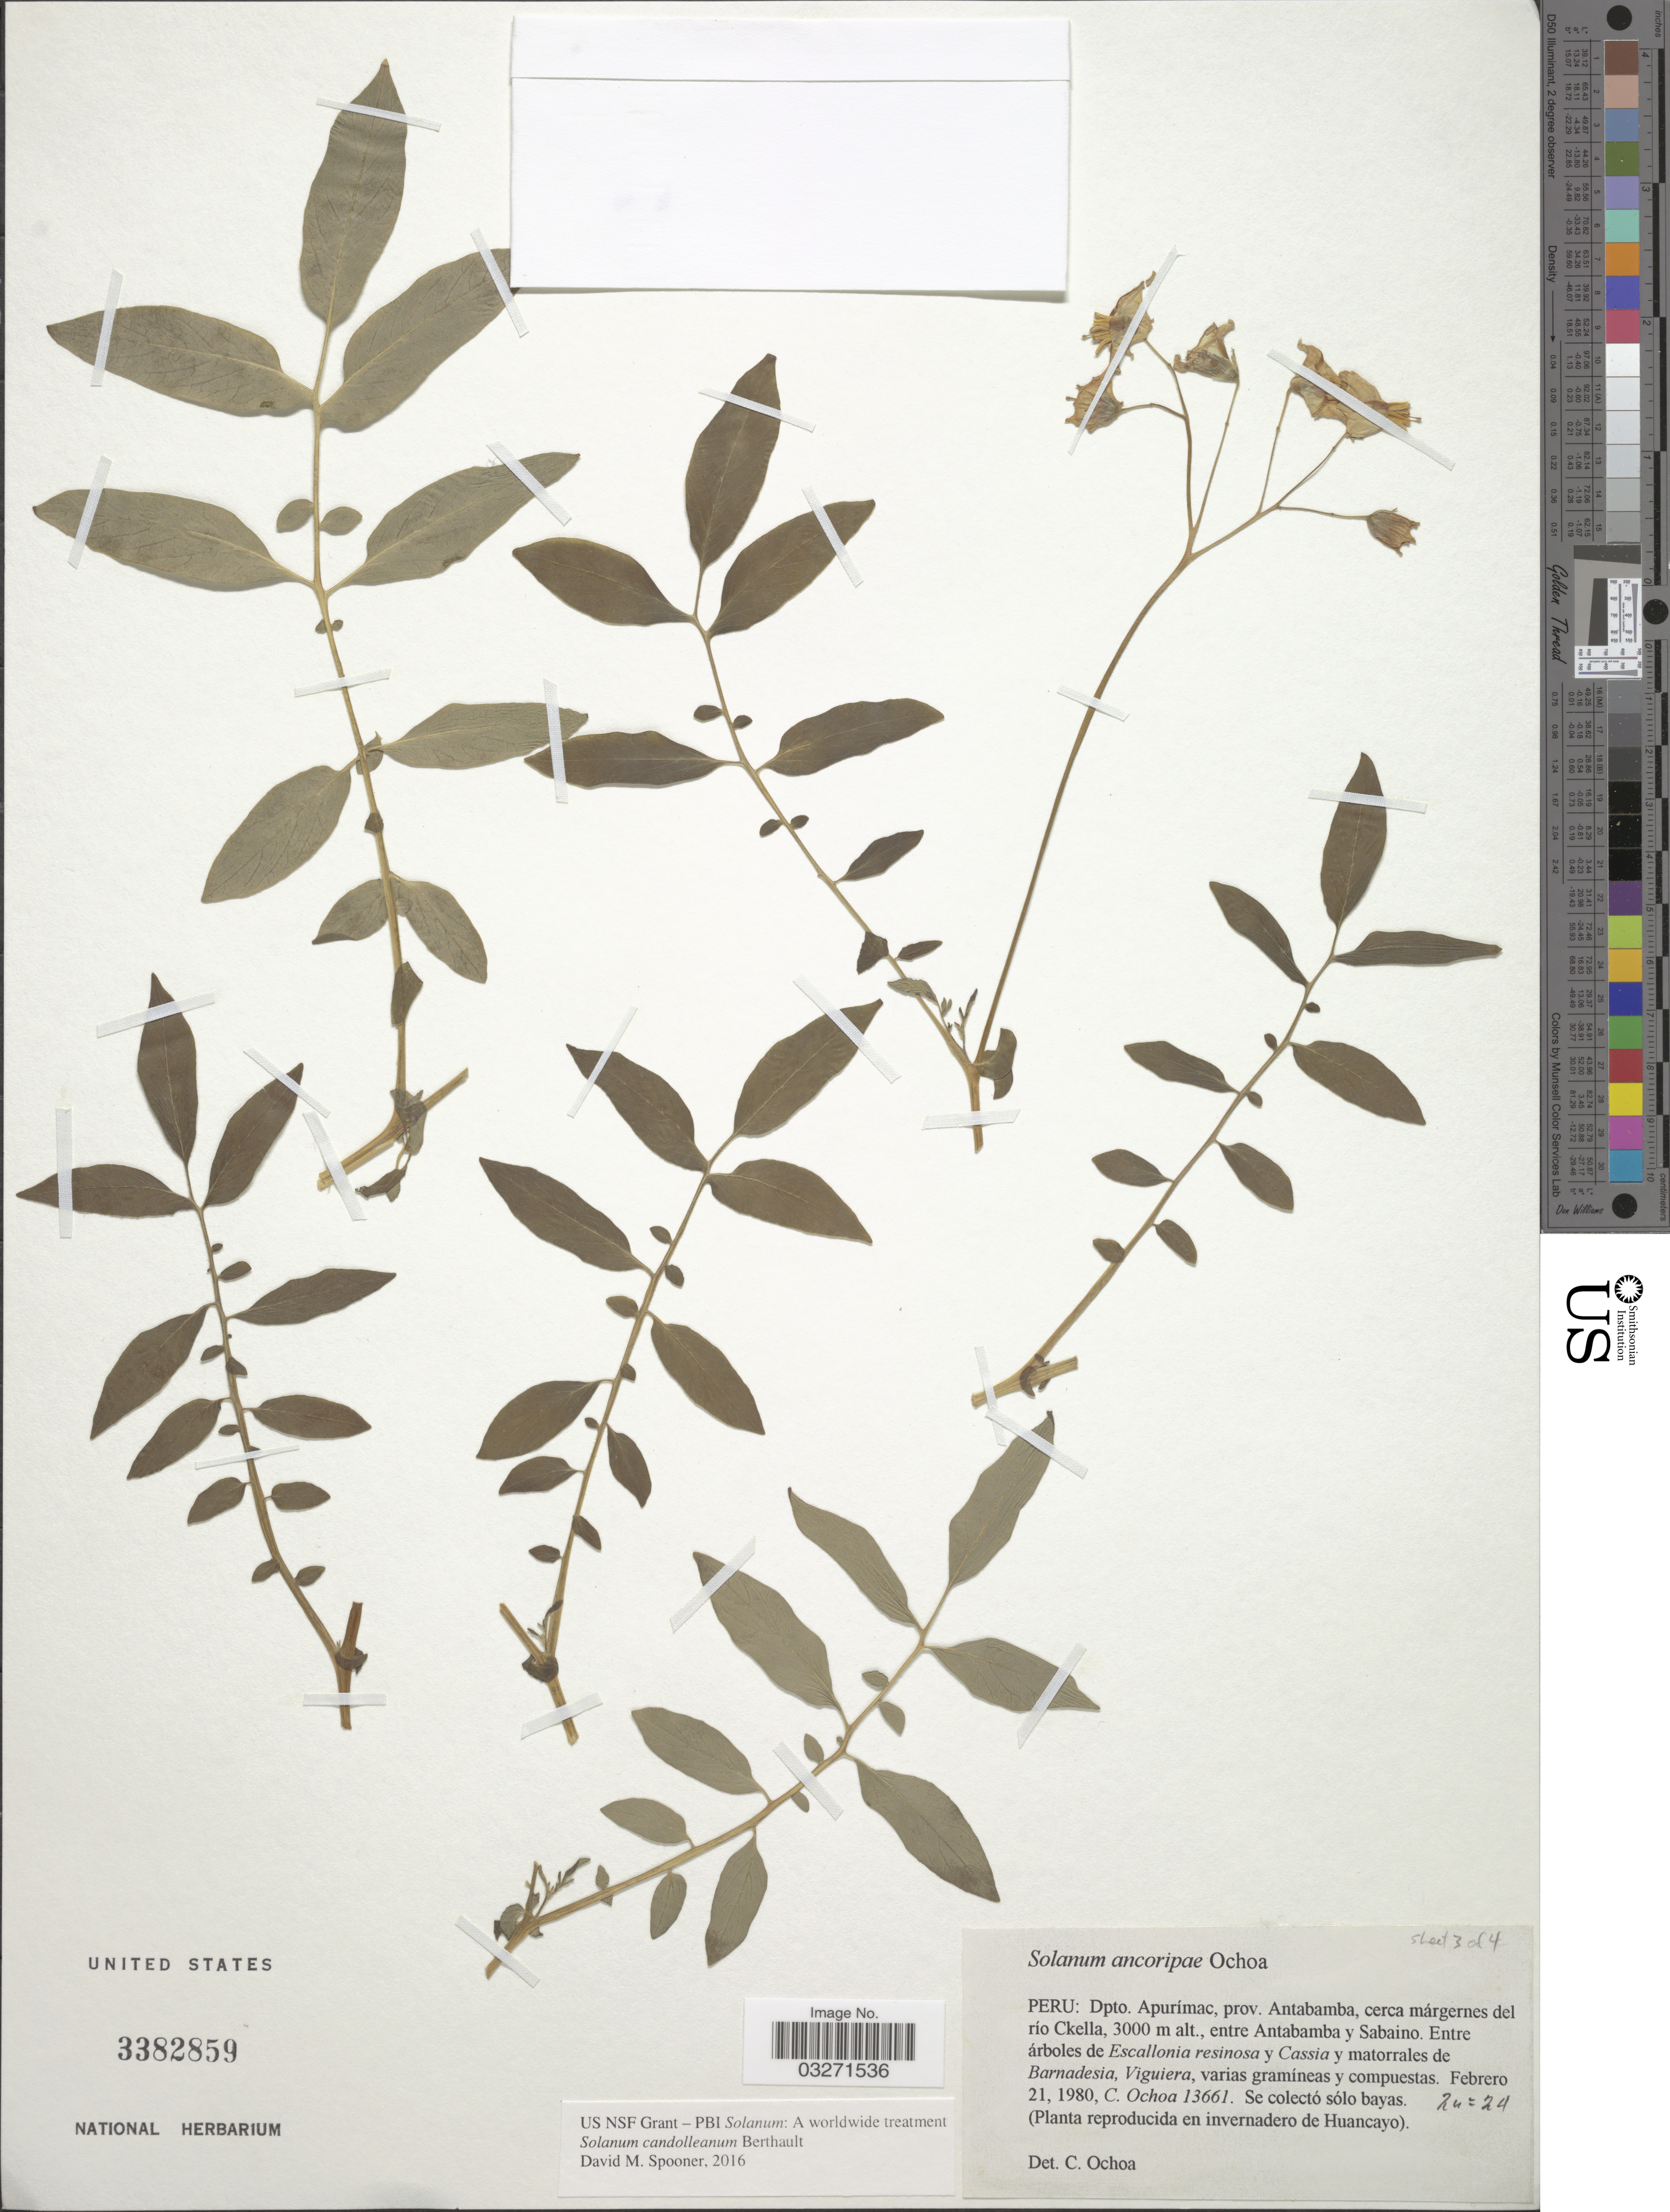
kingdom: Plantae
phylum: Tracheophyta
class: Magnoliopsida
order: Solanales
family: Solanaceae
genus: Solanum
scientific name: Solanum candolleanum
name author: Berthault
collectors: C. Ochoa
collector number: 13661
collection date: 1980-02-21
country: Peru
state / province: Apurímac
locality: Dpto. Apurímac, prov. Antabamba, cerca márgernes del río Ckella, entre Antabamba y Sabaino.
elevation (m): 3000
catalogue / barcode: US 3382859